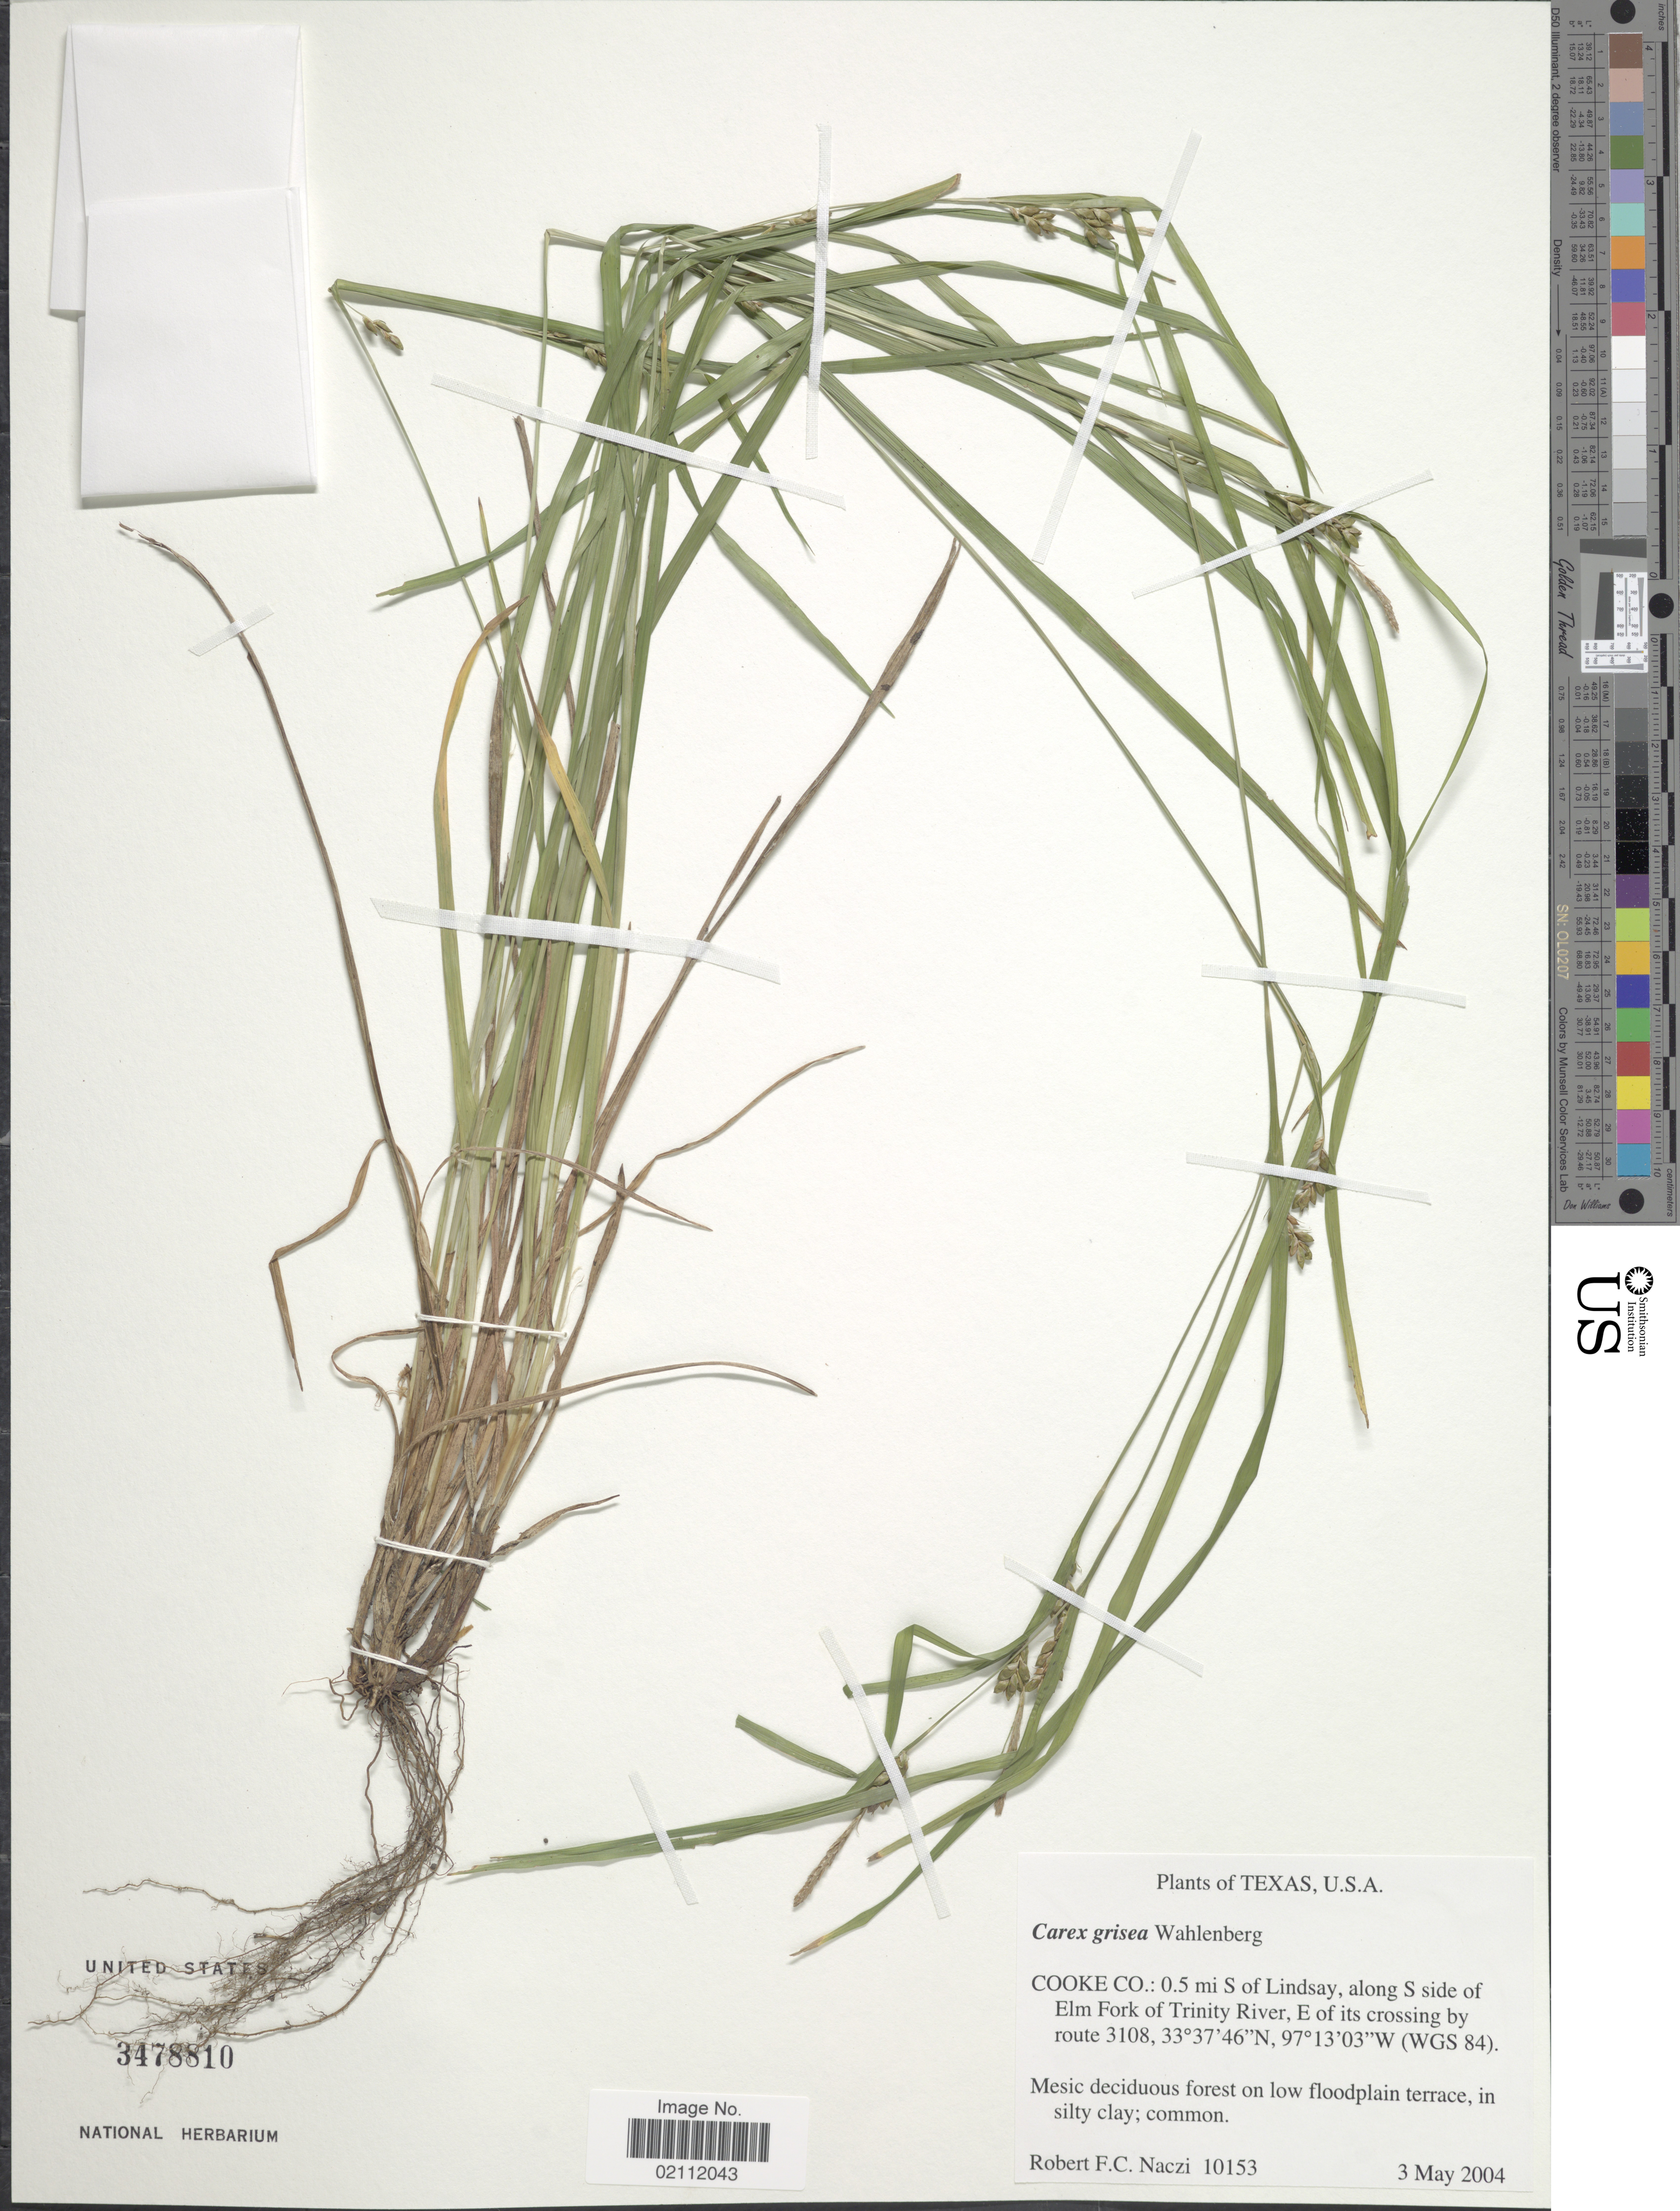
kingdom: Plantae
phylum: Tracheophyta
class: Liliopsida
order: Poales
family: Cyperaceae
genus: Carex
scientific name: Carex grisea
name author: Wahlenb.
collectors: R. F. C. Naczi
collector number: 10153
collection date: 2004-05-03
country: United States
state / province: Texas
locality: Cooke Co.: 0.5 mi S of Lindsay, along S side of Elm Fork of Trinity River, E of its crossing by route 3108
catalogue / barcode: US 3478810